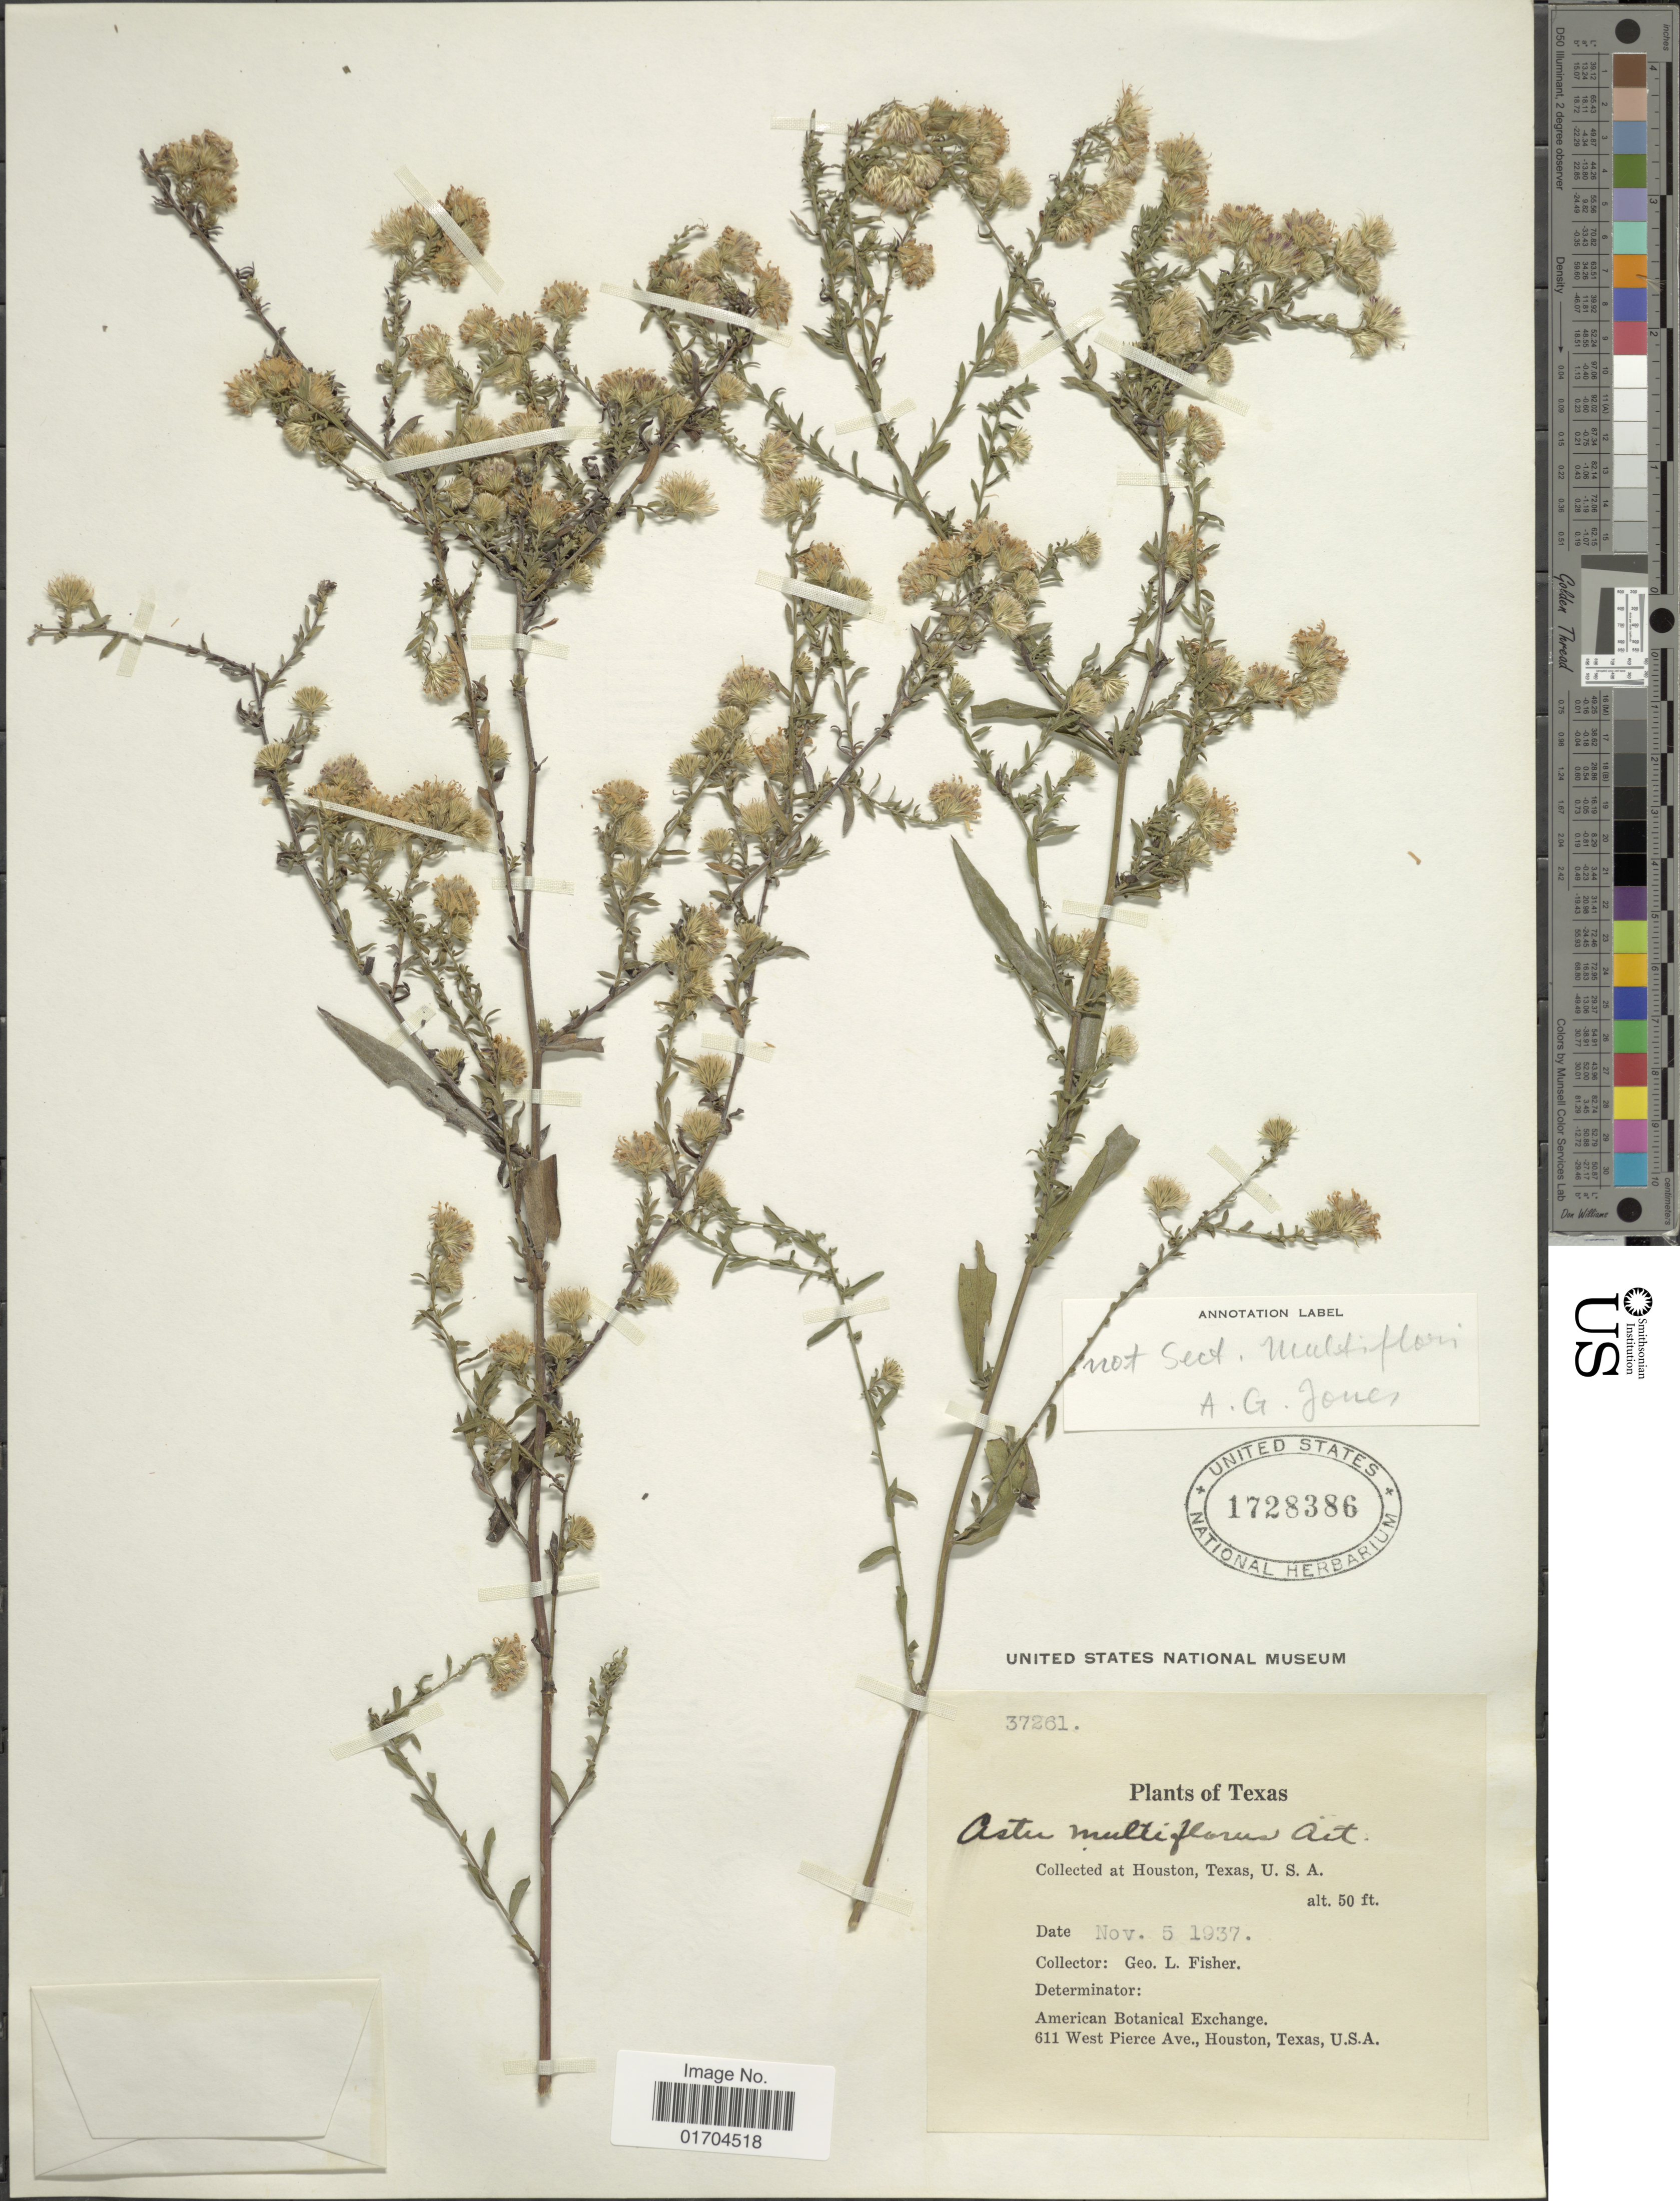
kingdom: Plantae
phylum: Tracheophyta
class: Magnoliopsida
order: Asterales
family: Asteraceae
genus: Symphyotrichum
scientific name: Symphyotrichum sp.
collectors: G. L. Fisher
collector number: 37261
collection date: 1937-11-05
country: United States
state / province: Texas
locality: Houston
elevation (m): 15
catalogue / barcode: US 1728386